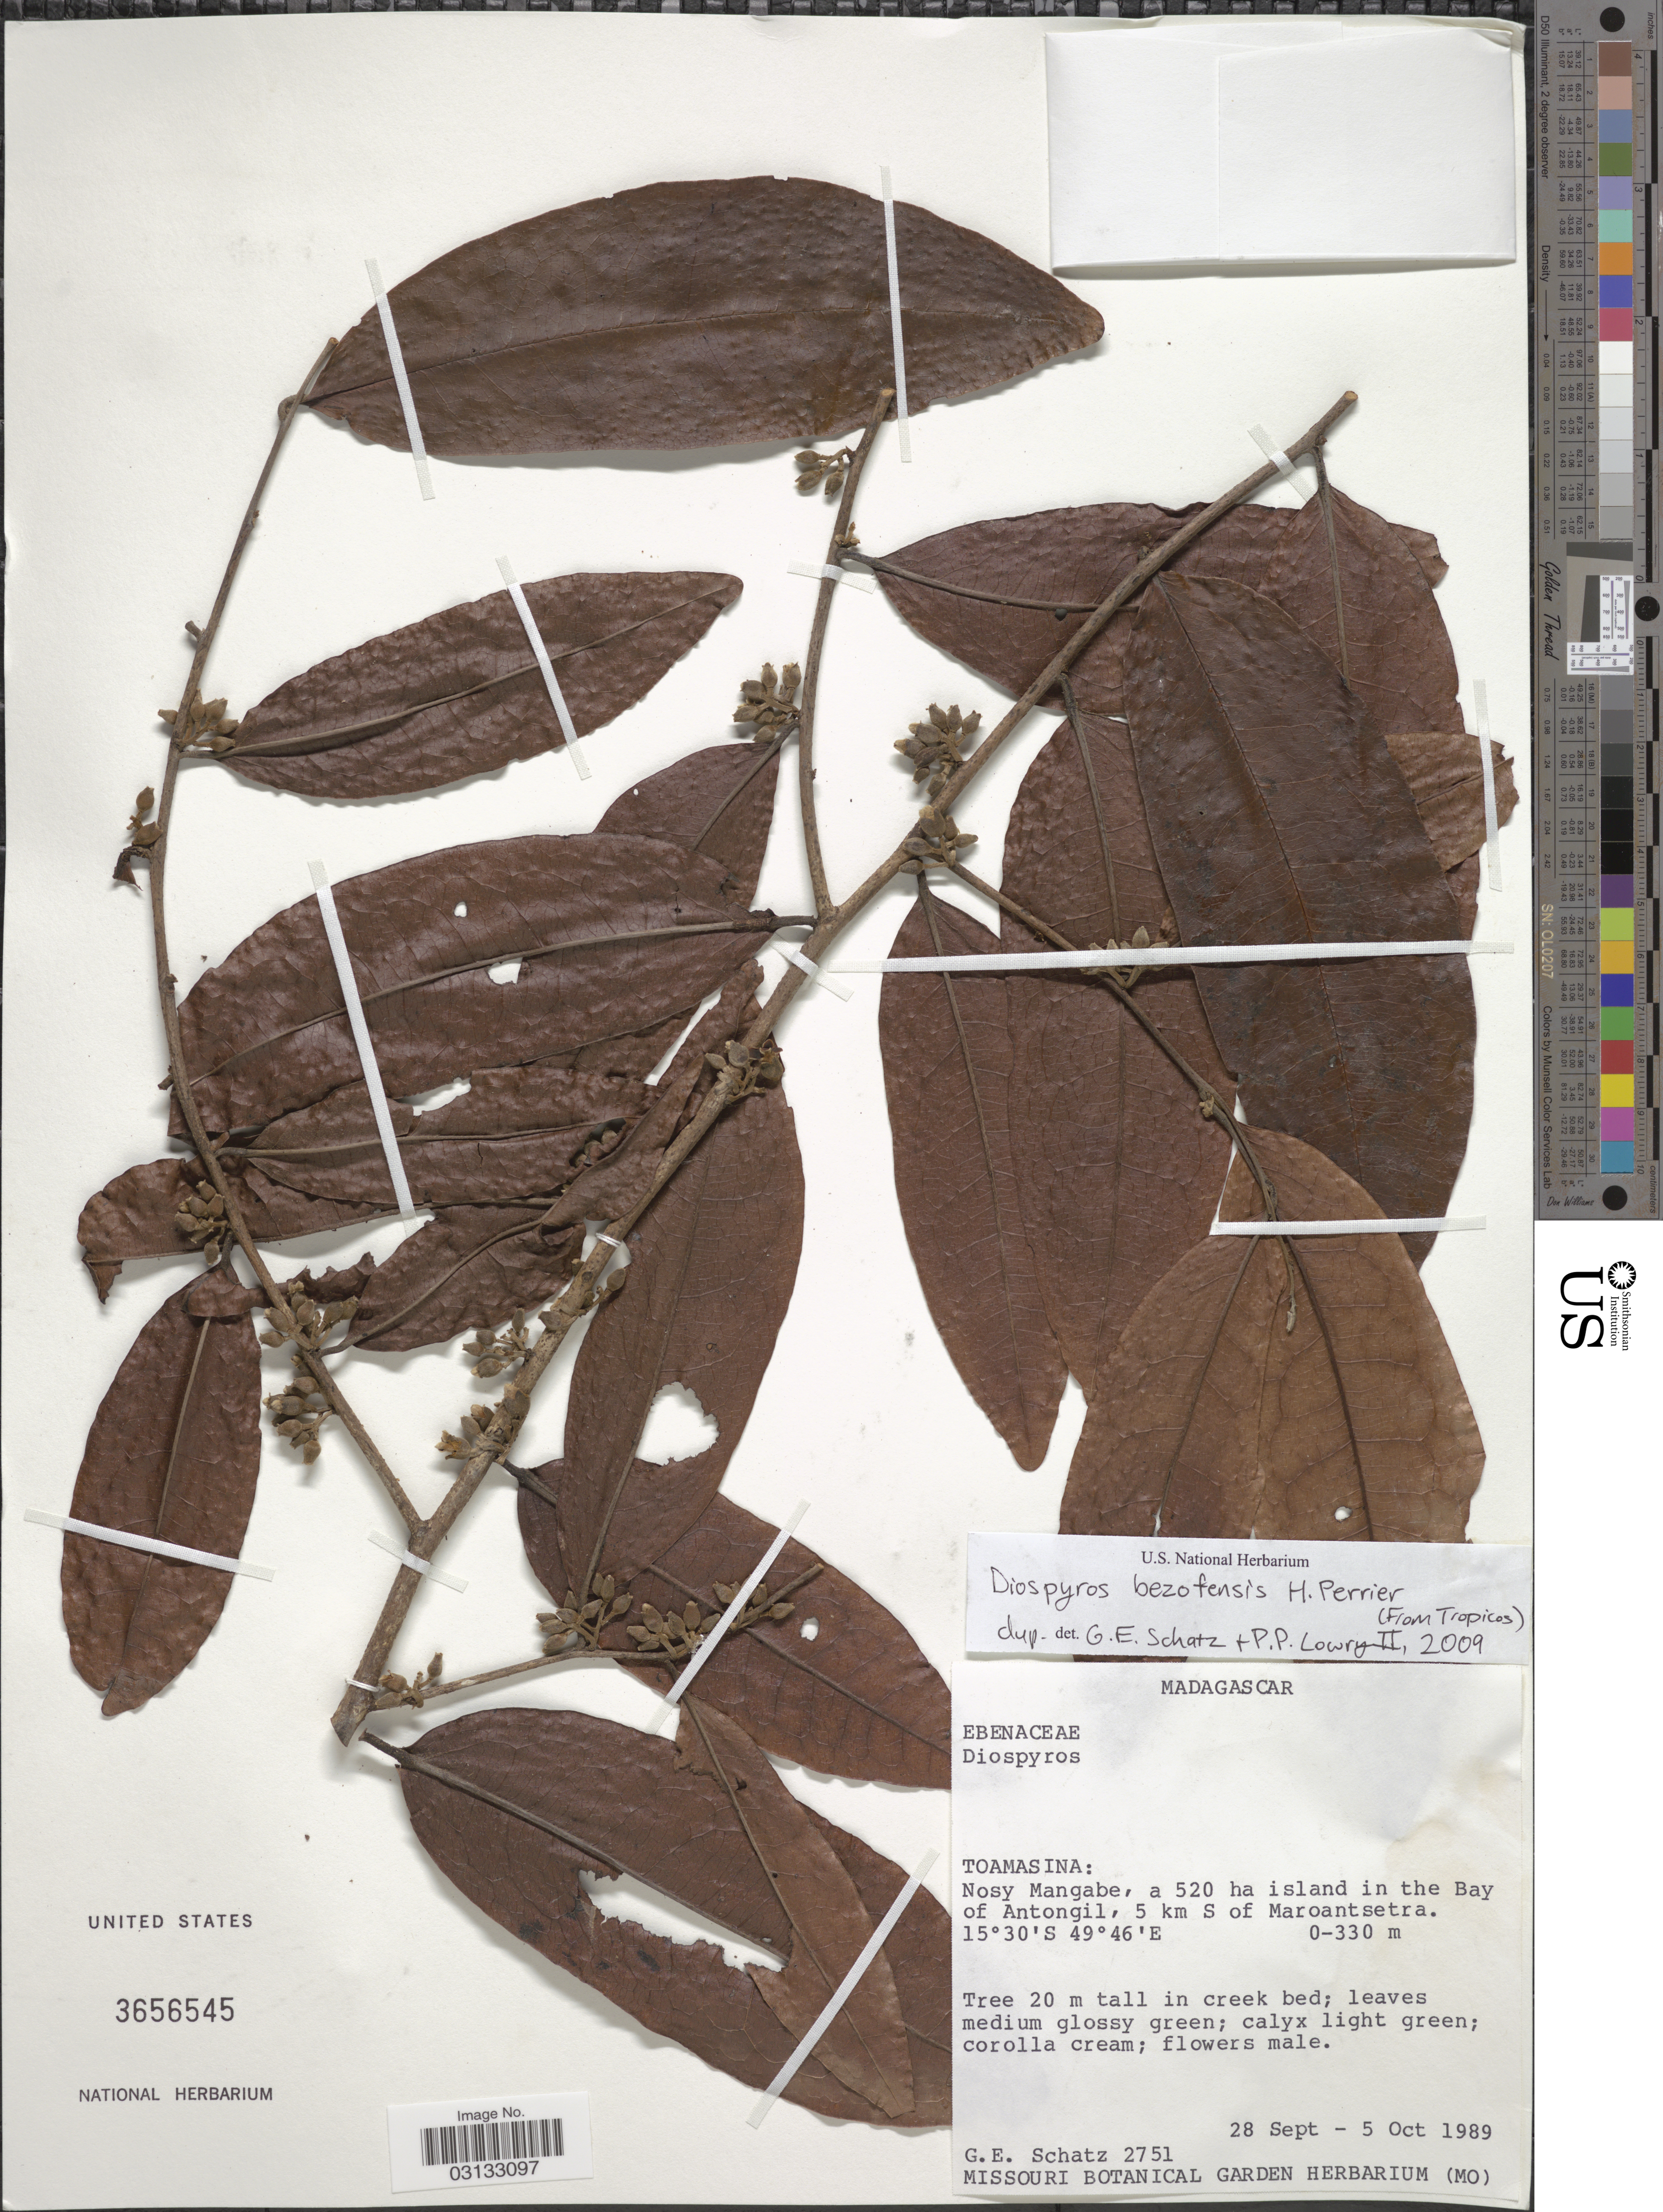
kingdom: Plantae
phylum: Tracheophyta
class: Magnoliopsida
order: Ericales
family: Ebenaceae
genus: Diospyros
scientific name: Diospyros bezofensis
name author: H. Perrier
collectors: G. Schatz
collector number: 2751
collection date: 1989-09-28/1989-10-05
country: Madagascar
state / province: Analanjirofo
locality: Nosy Mangabe, a 520 ha island in the Bay of Antongil, 5 km S of Maroantsetra.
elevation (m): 0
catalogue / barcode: US 3656545